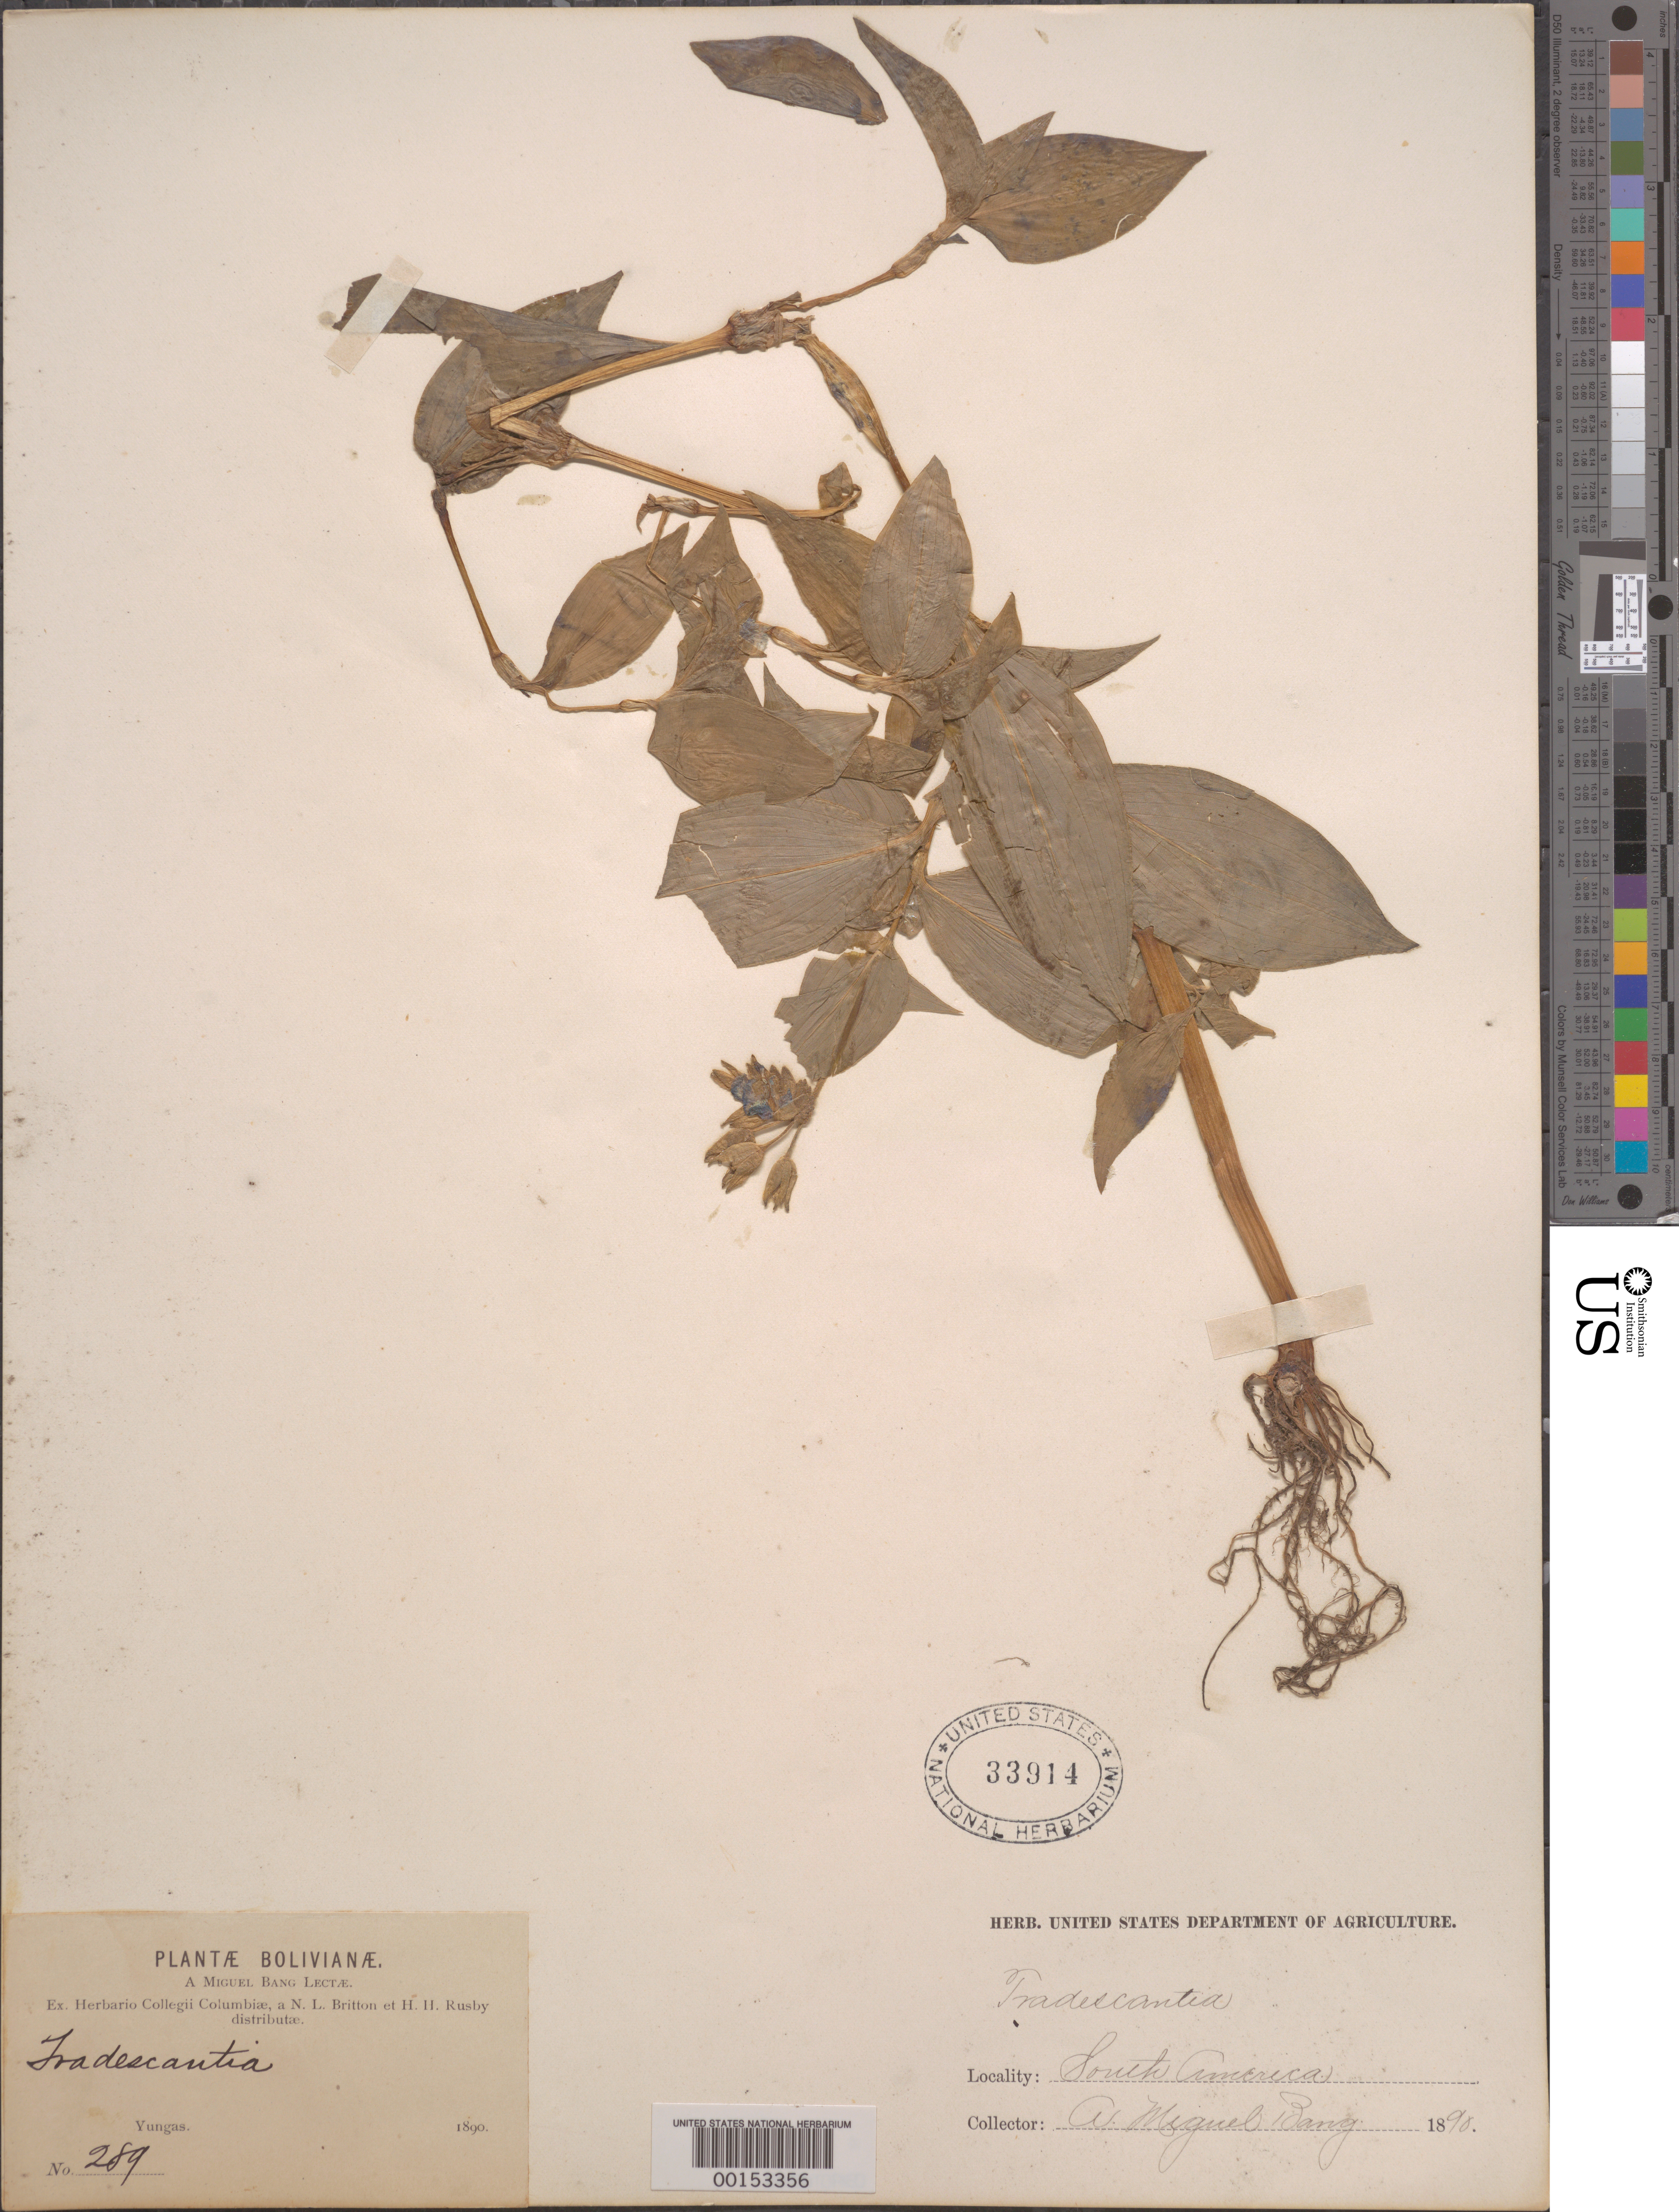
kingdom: Plantae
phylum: Tracheophyta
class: Liliopsida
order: Commelinales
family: Commelinaceae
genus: Tinantia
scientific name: Tinantia erecta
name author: (Jacq.) Fenzl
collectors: M. Bang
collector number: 289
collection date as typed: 1890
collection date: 1890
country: Bolivia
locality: Yungas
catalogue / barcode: US 33914